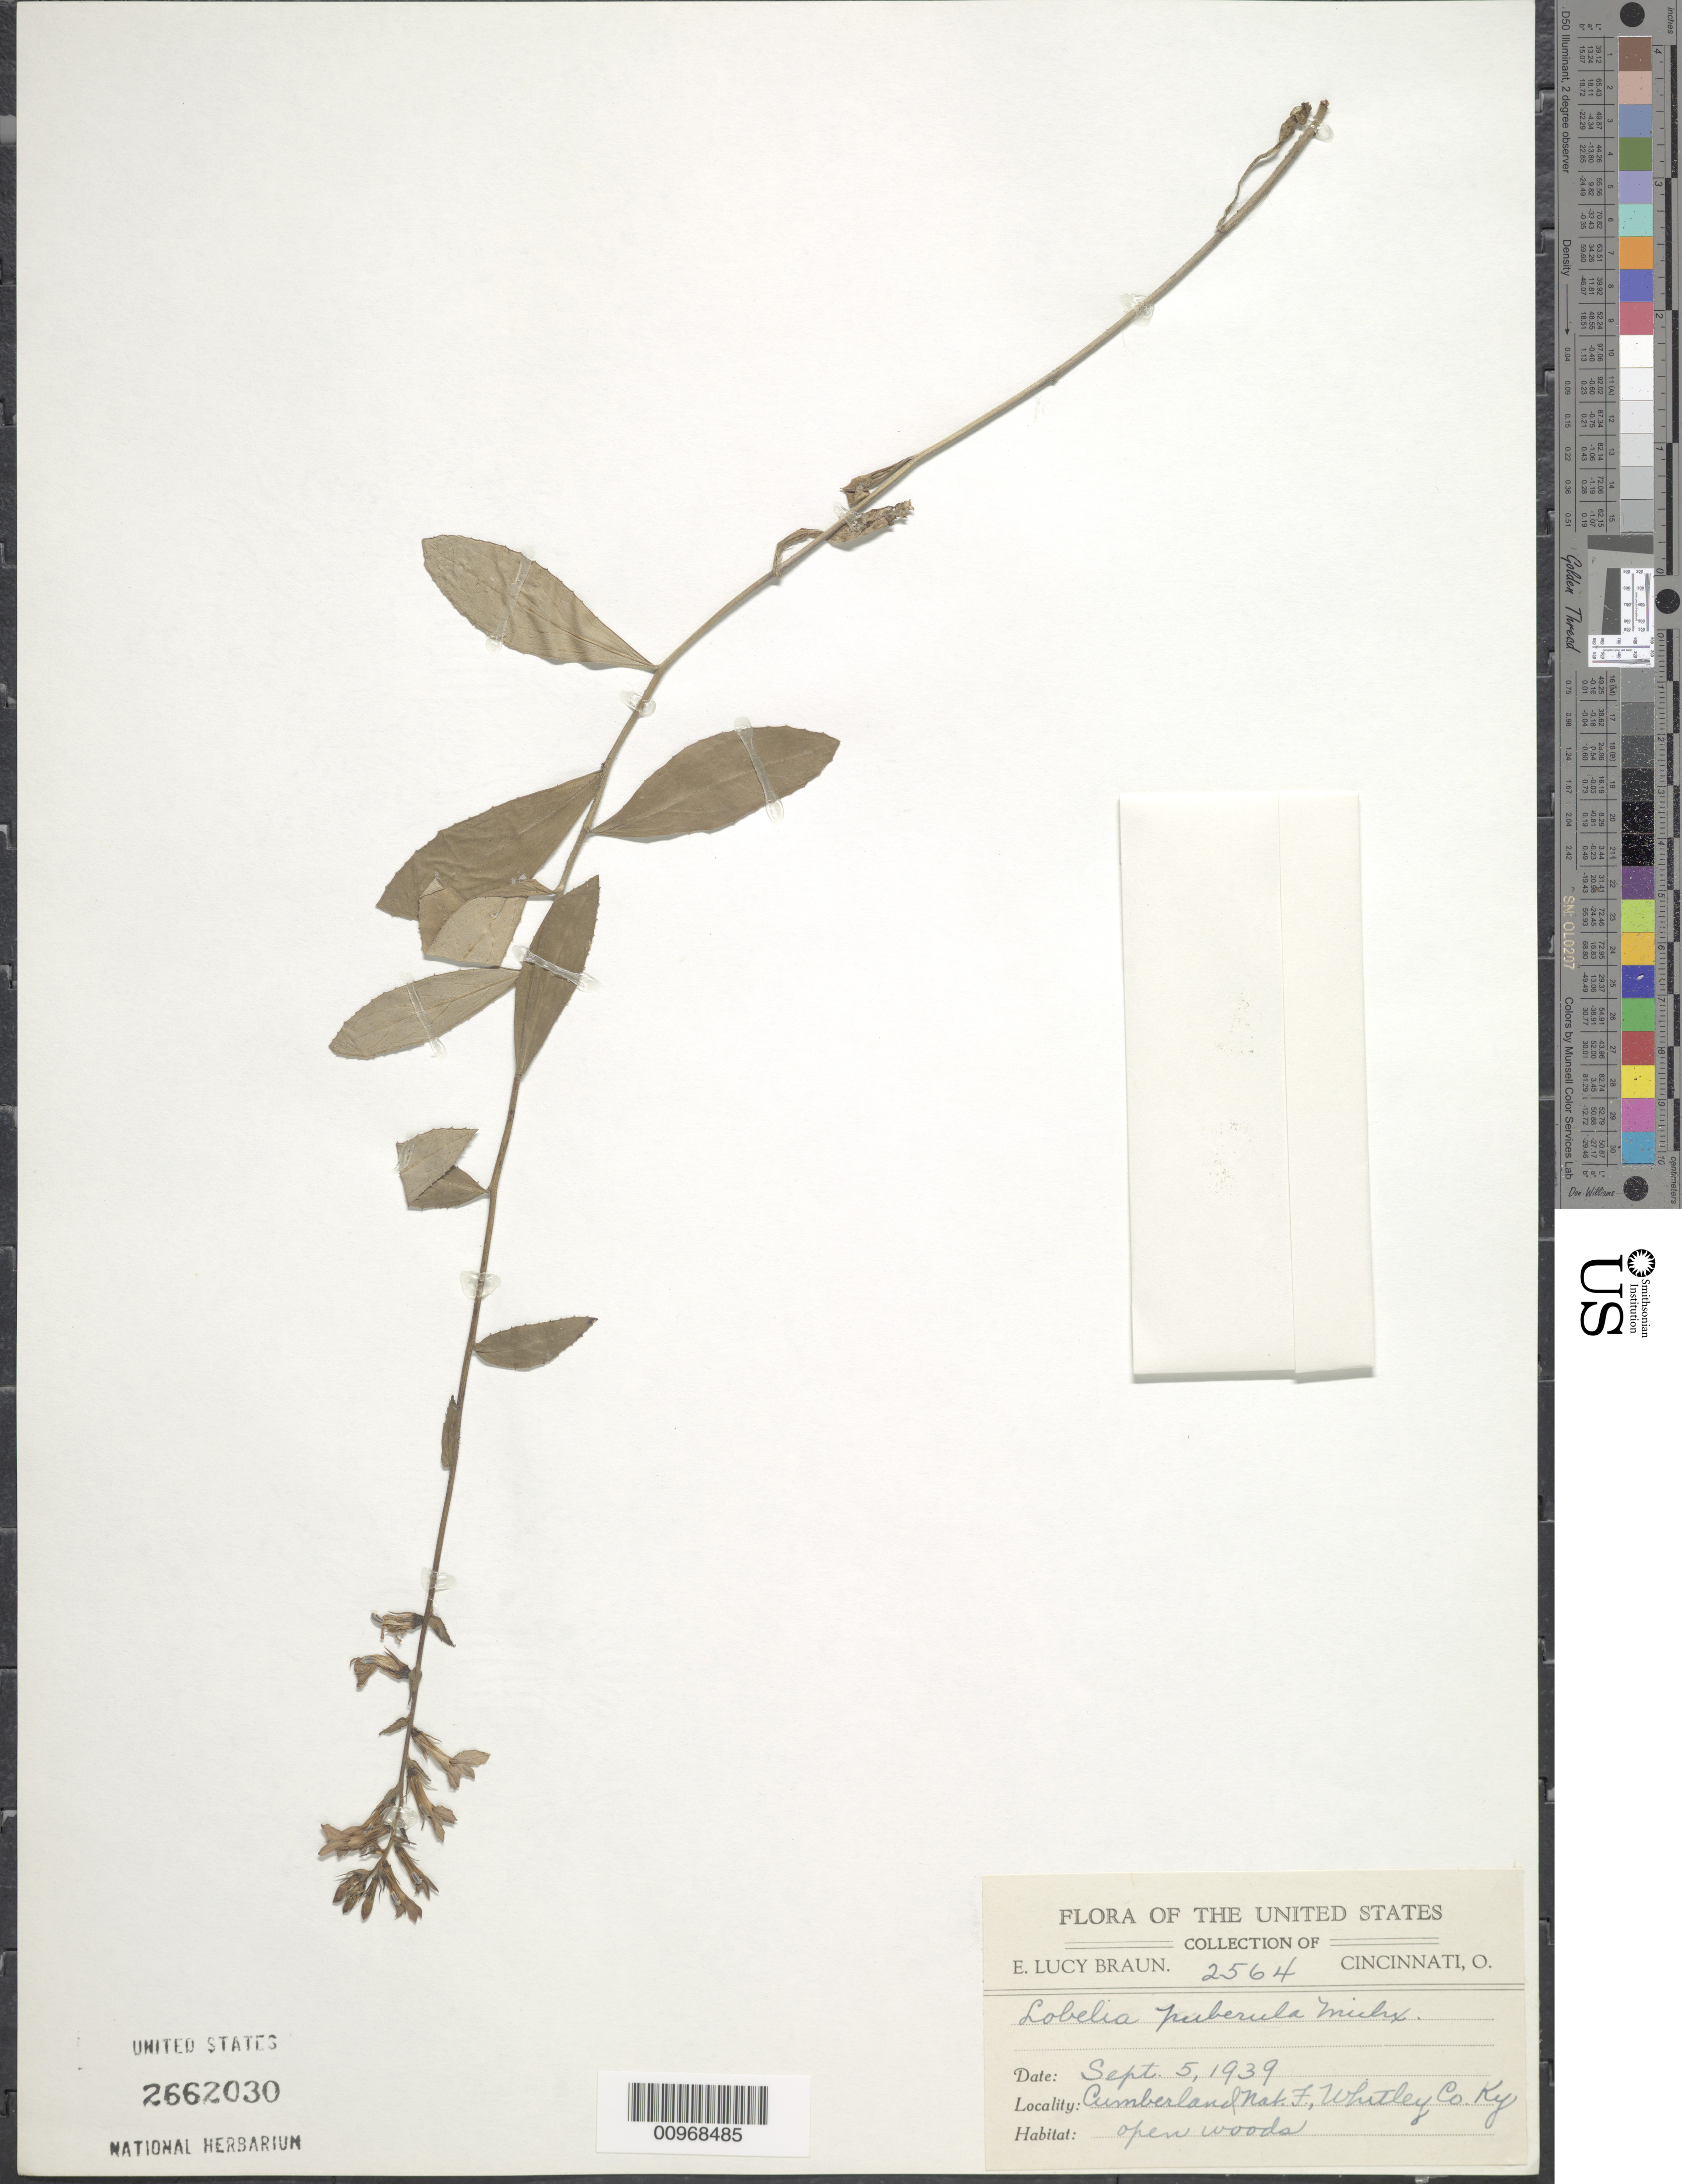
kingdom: Plantae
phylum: Tracheophyta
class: Magnoliopsida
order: Asterales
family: Campanulaceae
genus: Lobelia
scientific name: Lobelia puberula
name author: Michx.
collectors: E. L. Braun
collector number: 2564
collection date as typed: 05 Sep 1939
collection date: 1939-09-05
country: United States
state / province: Kentucky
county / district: Whitley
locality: Cumberland National Forest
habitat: open woods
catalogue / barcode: US 26622030